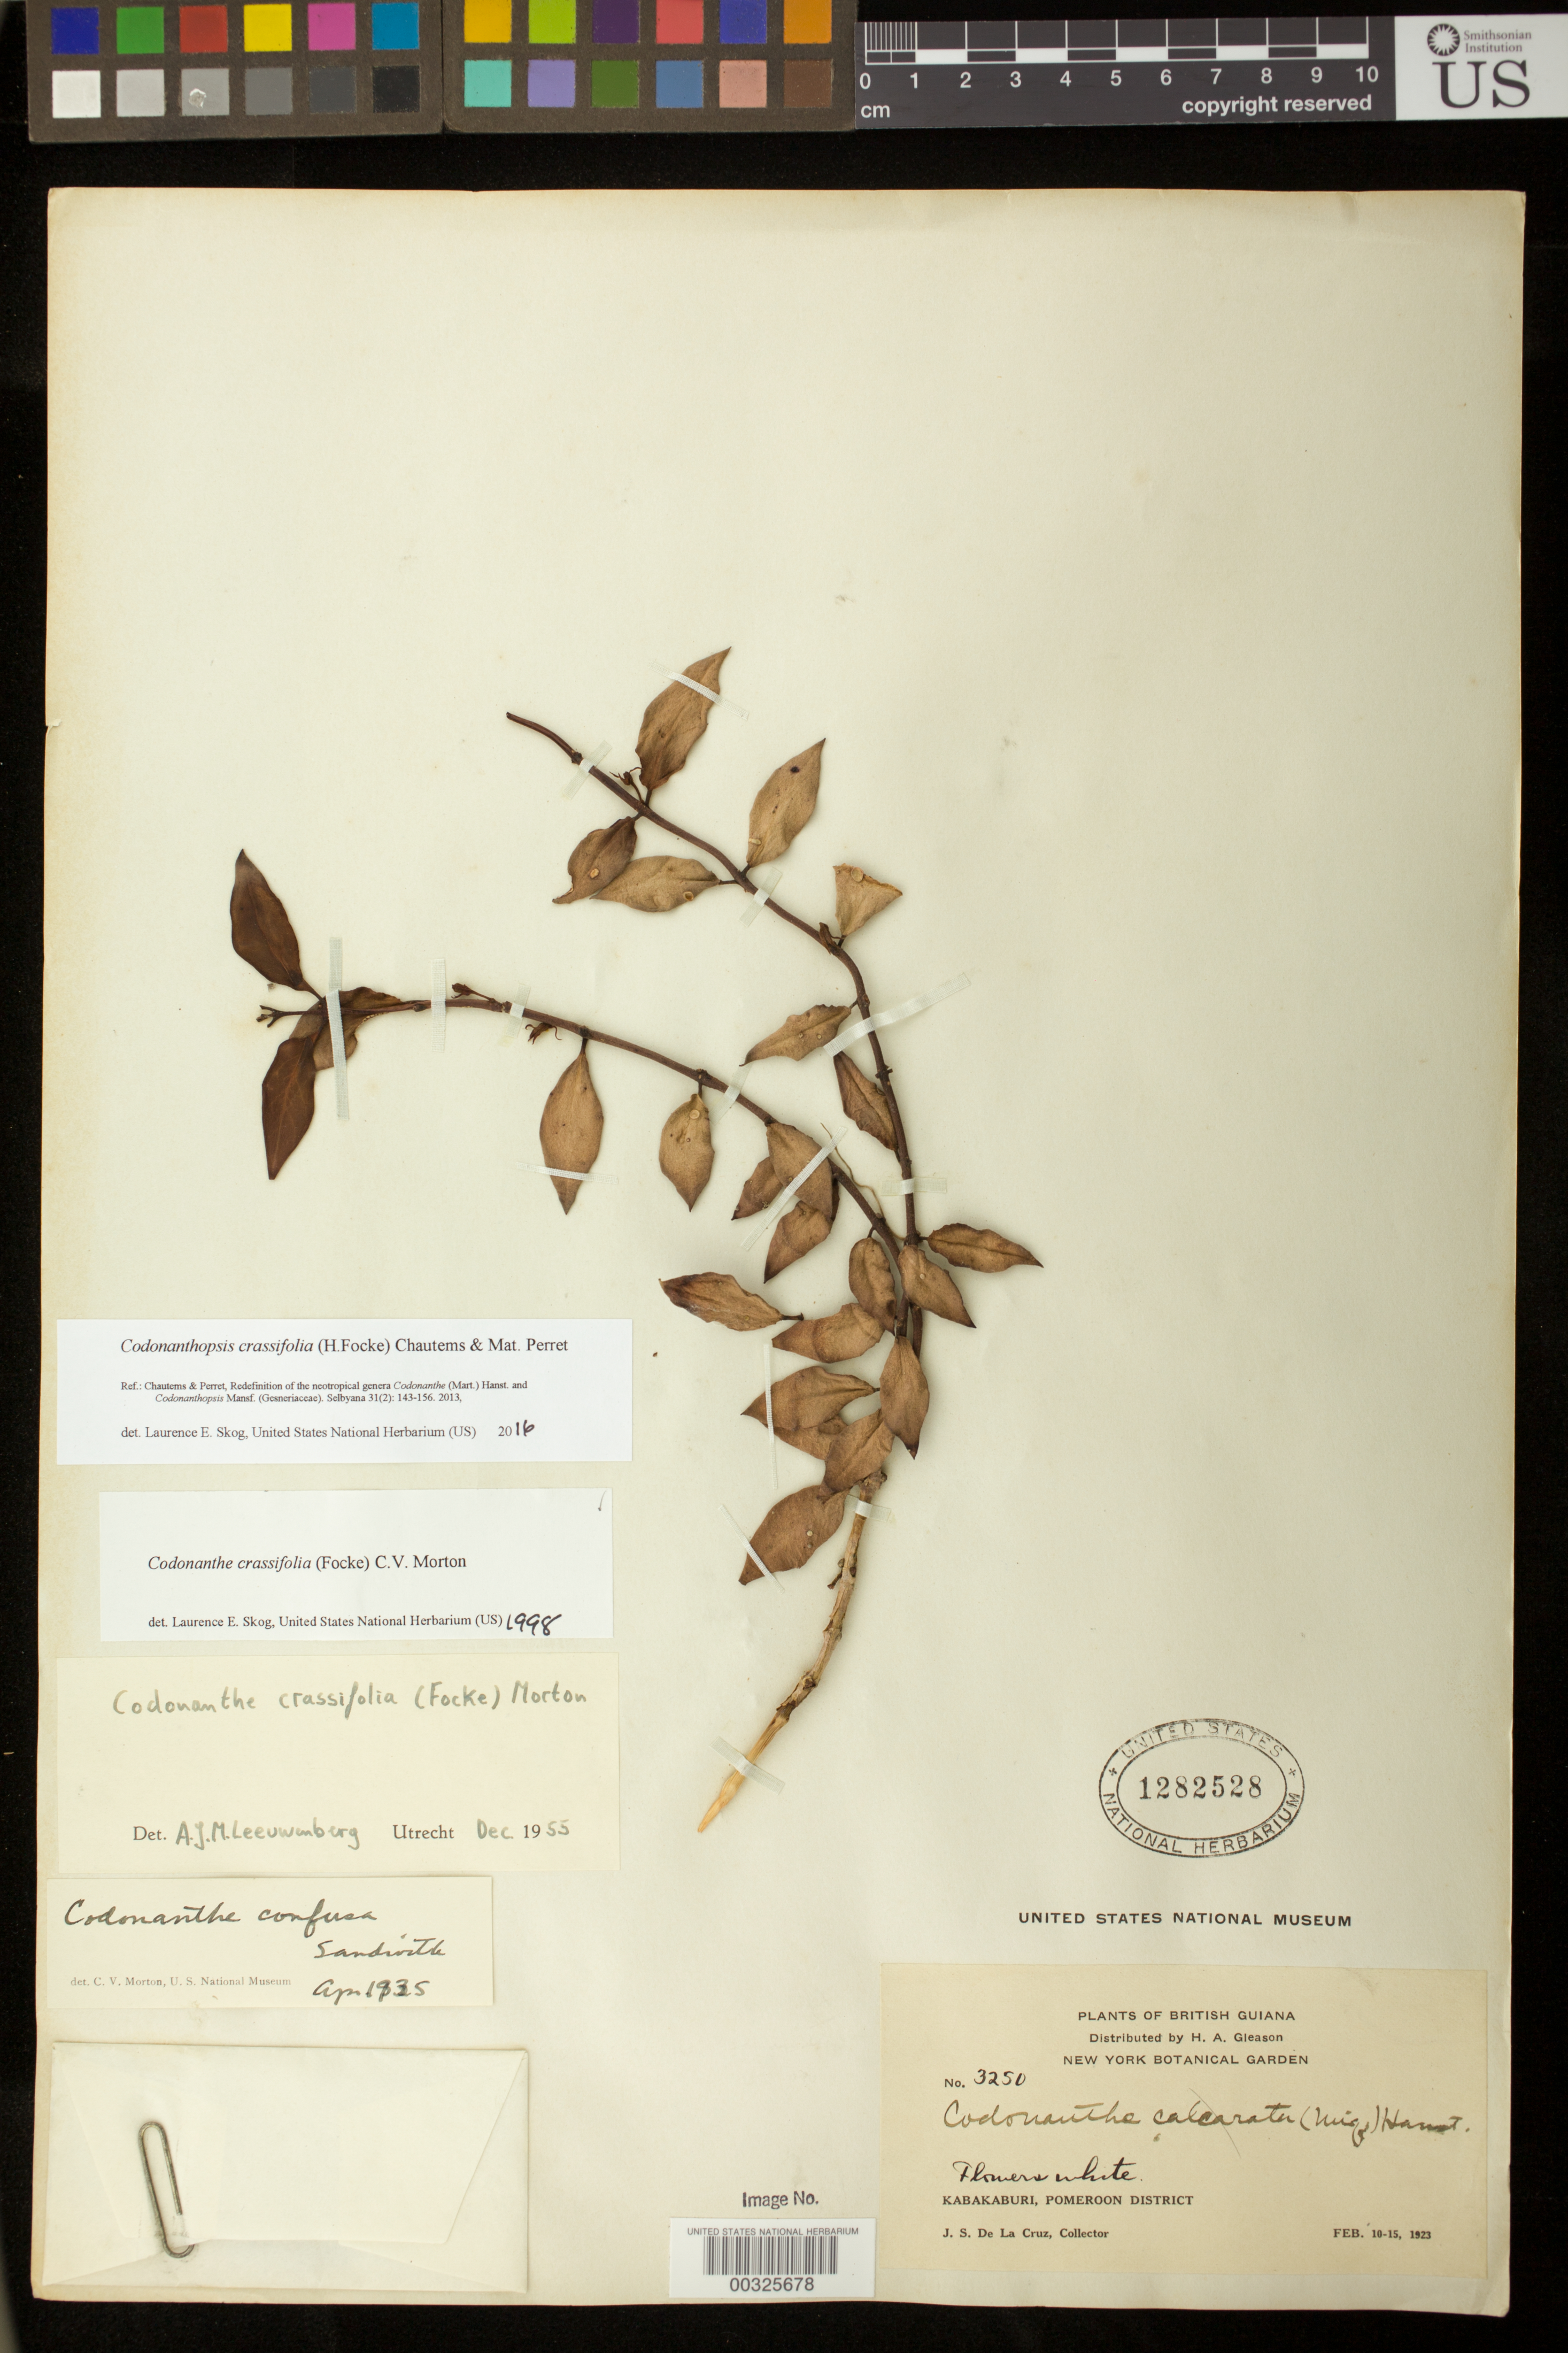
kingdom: Plantae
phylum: Tracheophyta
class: Magnoliopsida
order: Lamiales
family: Gesneriaceae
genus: Codonanthopsis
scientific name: Codonanthopsis crassifolia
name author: (H. Focke) Chautems & Mat.Perret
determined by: Skog, Laurence E.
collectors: J. S. de la Cruz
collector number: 3250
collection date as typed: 10-15 Feb 1923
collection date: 1923-02-10/1923-02-15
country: Guyana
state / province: Pomeroon-Supenaam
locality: Kabakaburi, Pomeroon District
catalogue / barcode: US 1282528